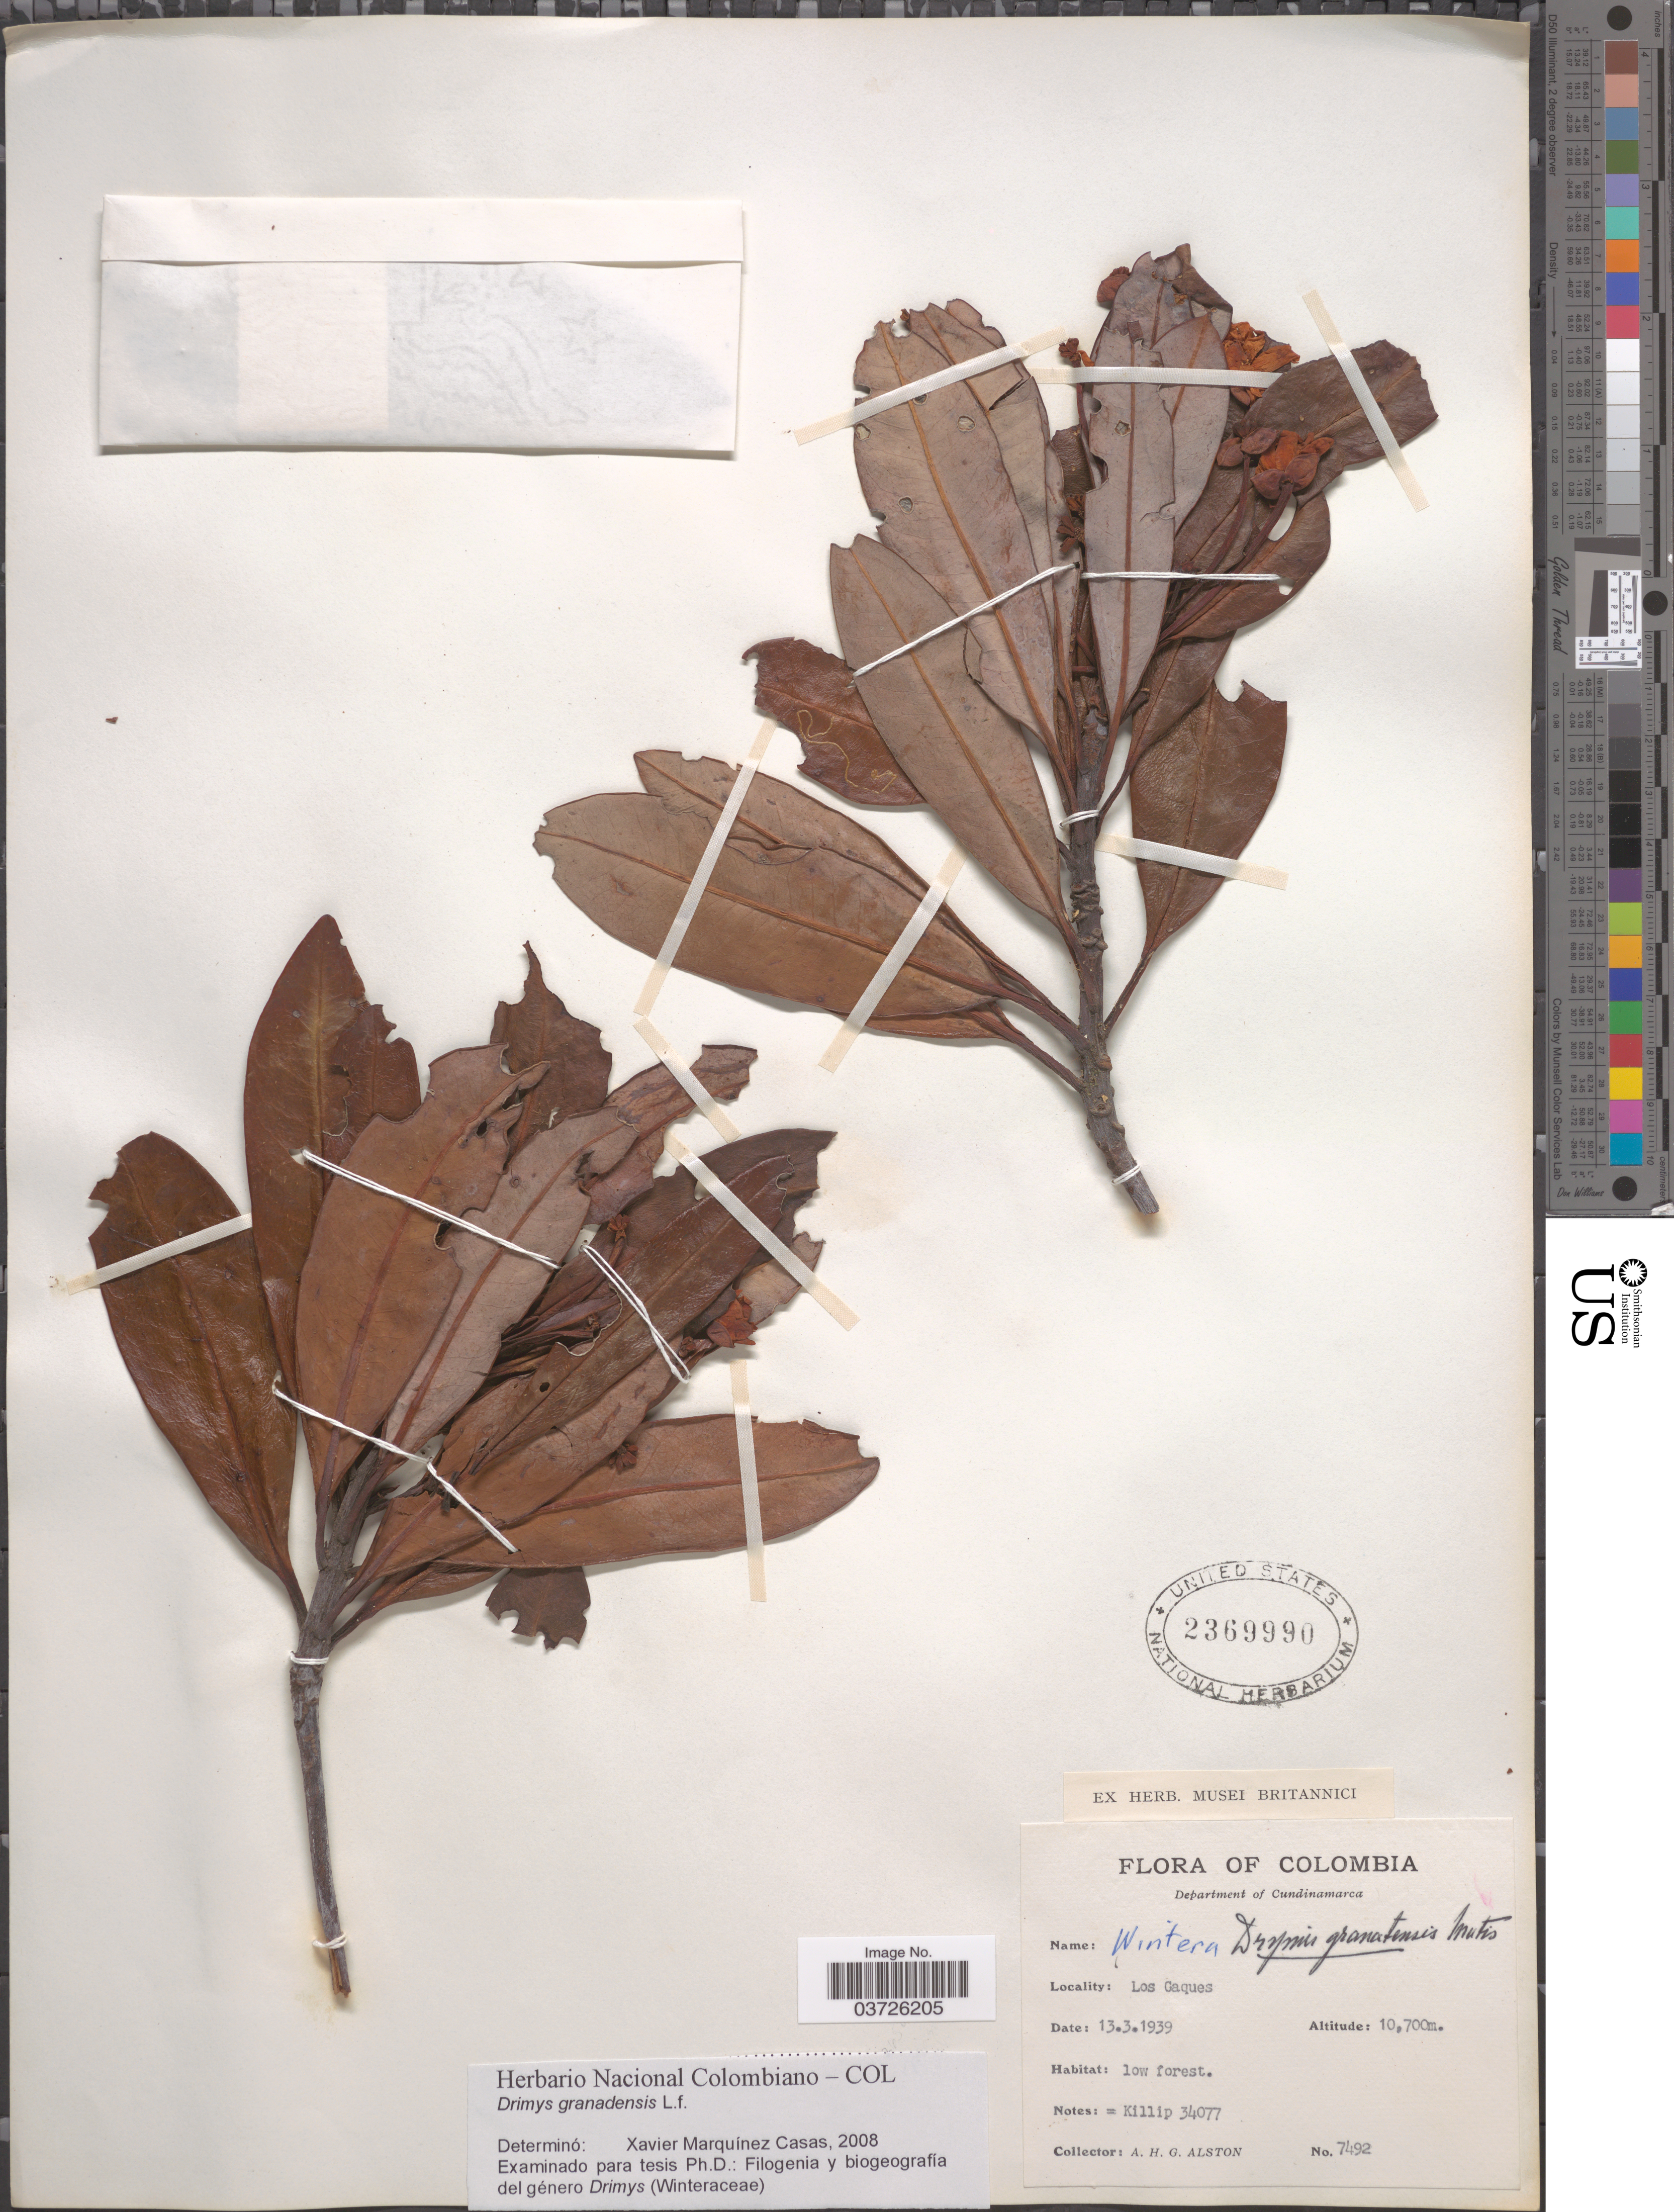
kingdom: Plantae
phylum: Tracheophyta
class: Magnoliopsida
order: Canellales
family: Winteraceae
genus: Drimys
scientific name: Drimys granadensis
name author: L. f.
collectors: A. H. Alston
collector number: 7492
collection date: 1939-03-13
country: Colombia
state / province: Cundinamarca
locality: Department of Cundinamarca. Los Gaques.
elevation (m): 10700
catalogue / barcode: US 2369990